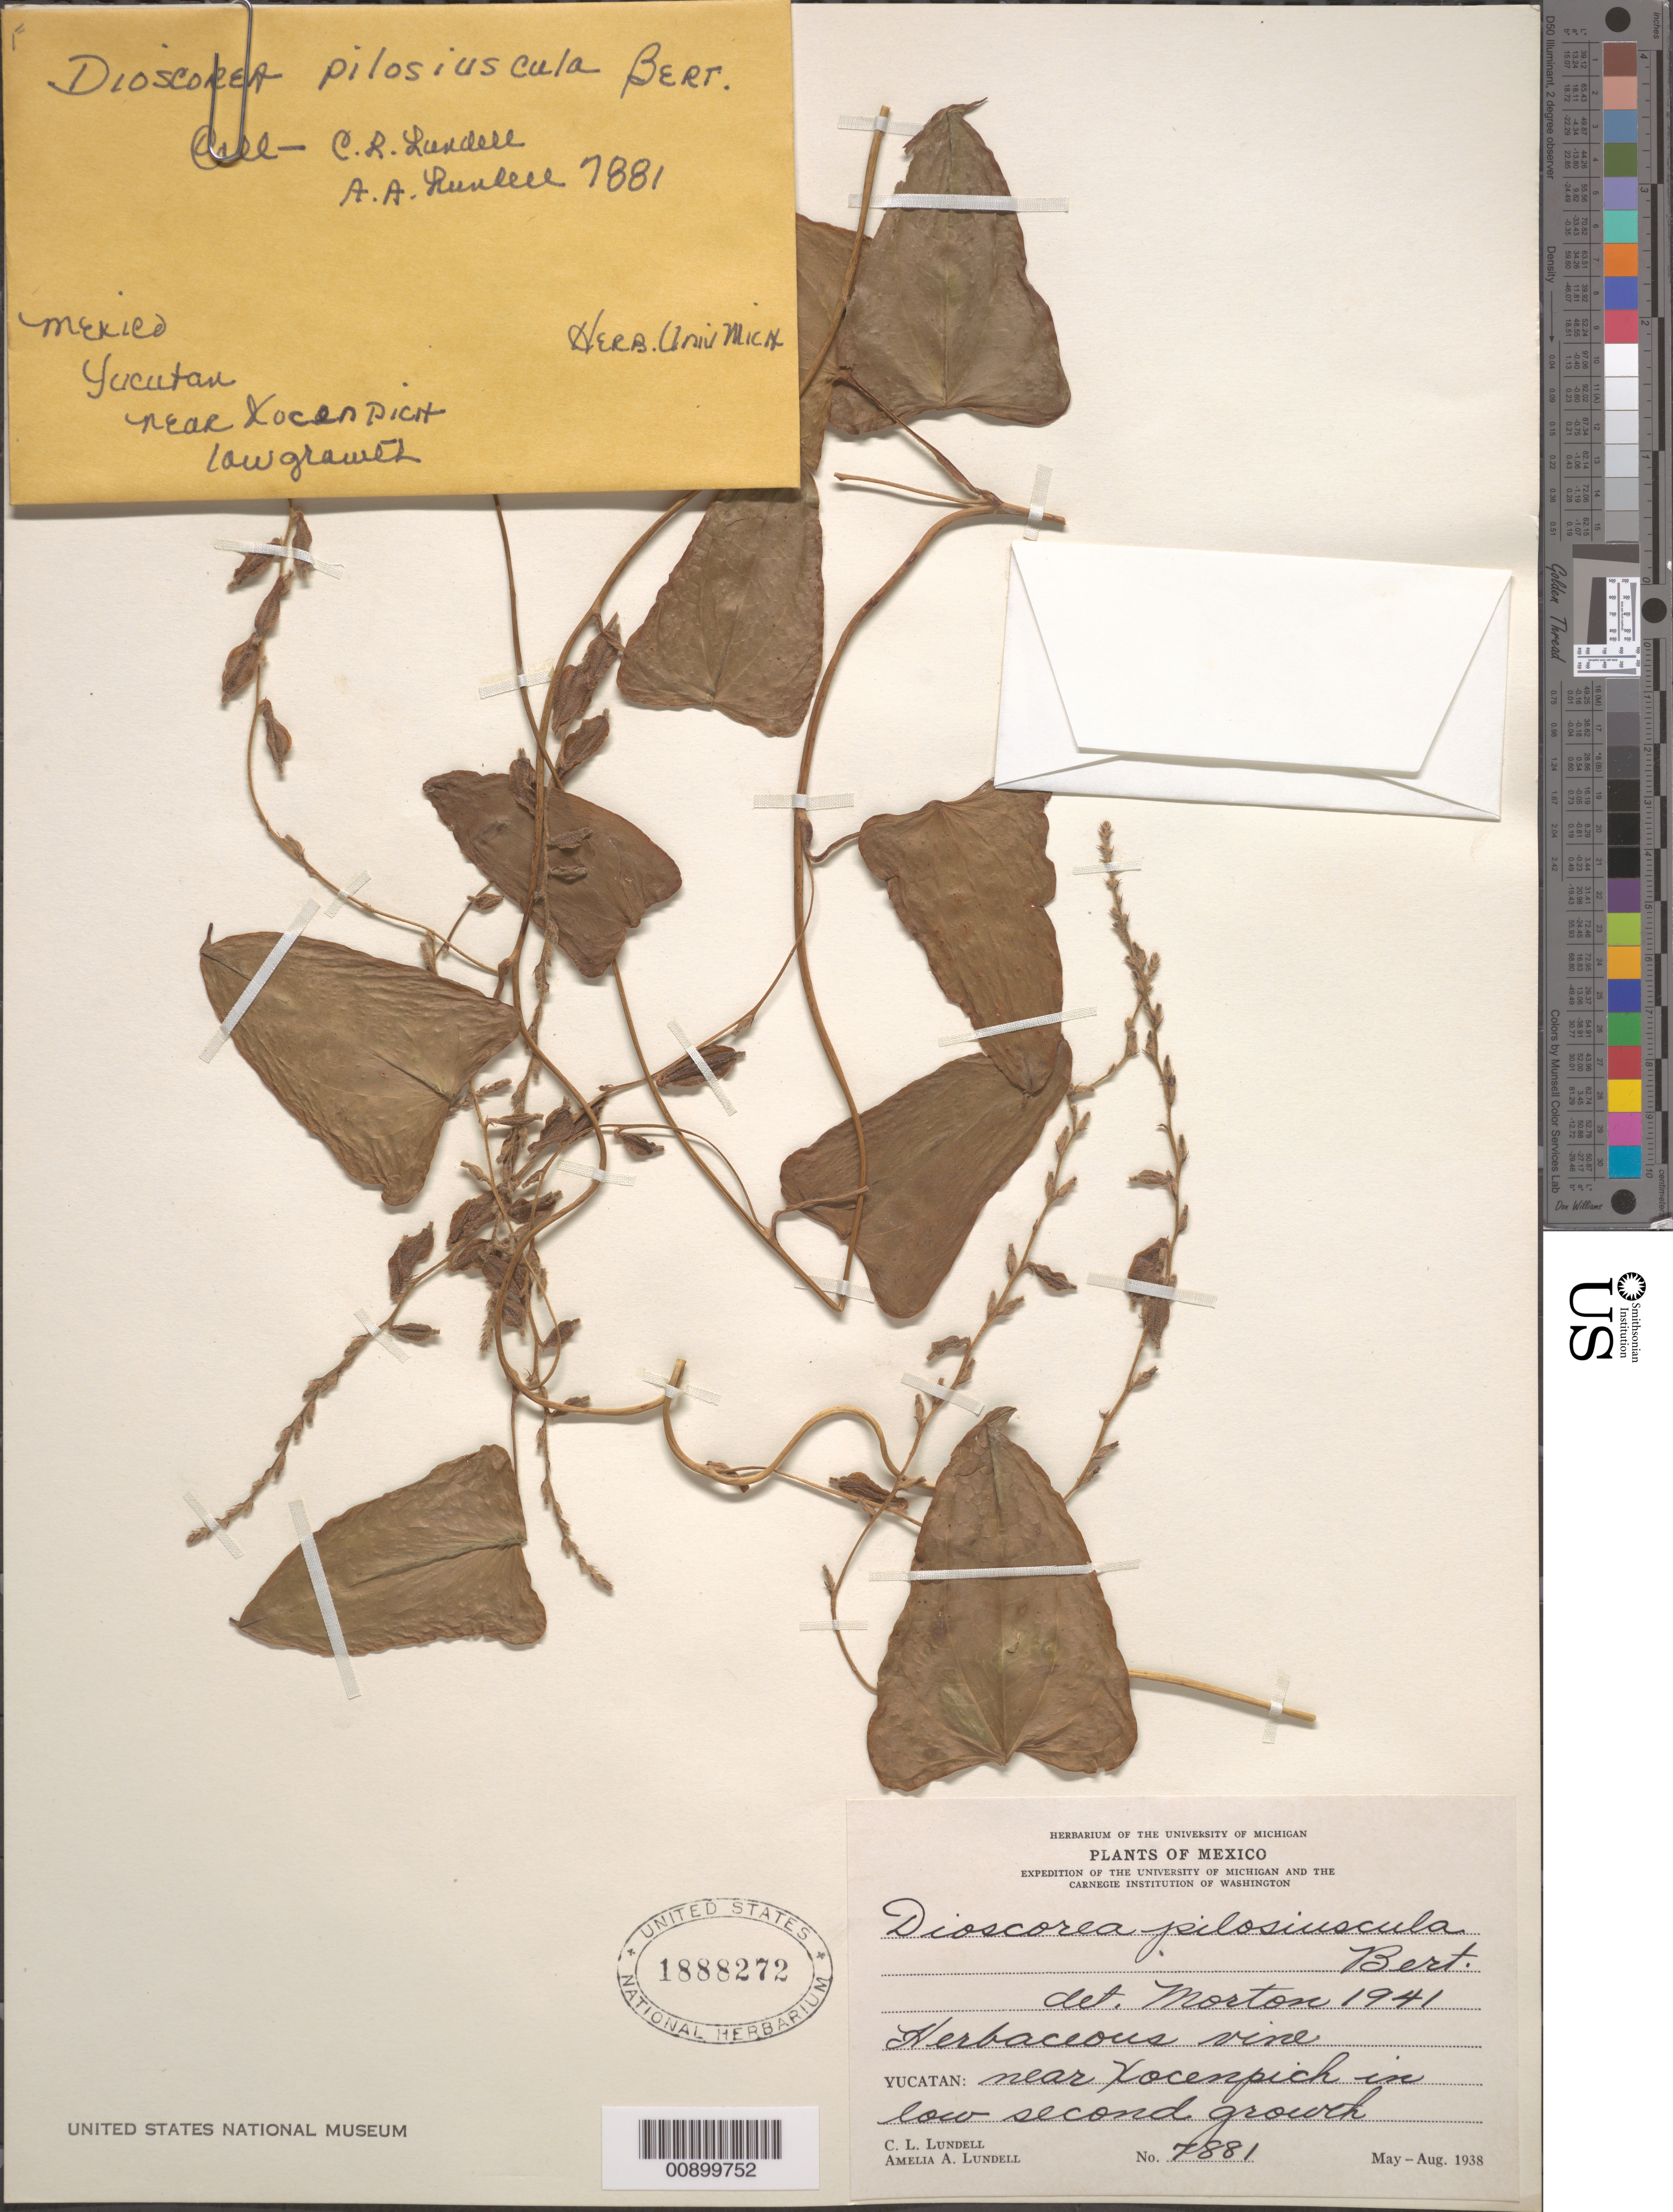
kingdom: Plantae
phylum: Tracheophyta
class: Liliopsida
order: Dioscoreales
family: Dioscoreaceae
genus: Dioscorea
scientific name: Dioscorea pilosiuscula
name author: Bertero ex Spreng.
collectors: C. L. Lundell & A. A. Lundell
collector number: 7881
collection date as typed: May 1938 to -- Aug 1938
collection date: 1938-05/1938-08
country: Mexico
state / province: Yucatán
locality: Yucatán: near Xocenpich.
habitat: In low second growth.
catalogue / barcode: US 1888272